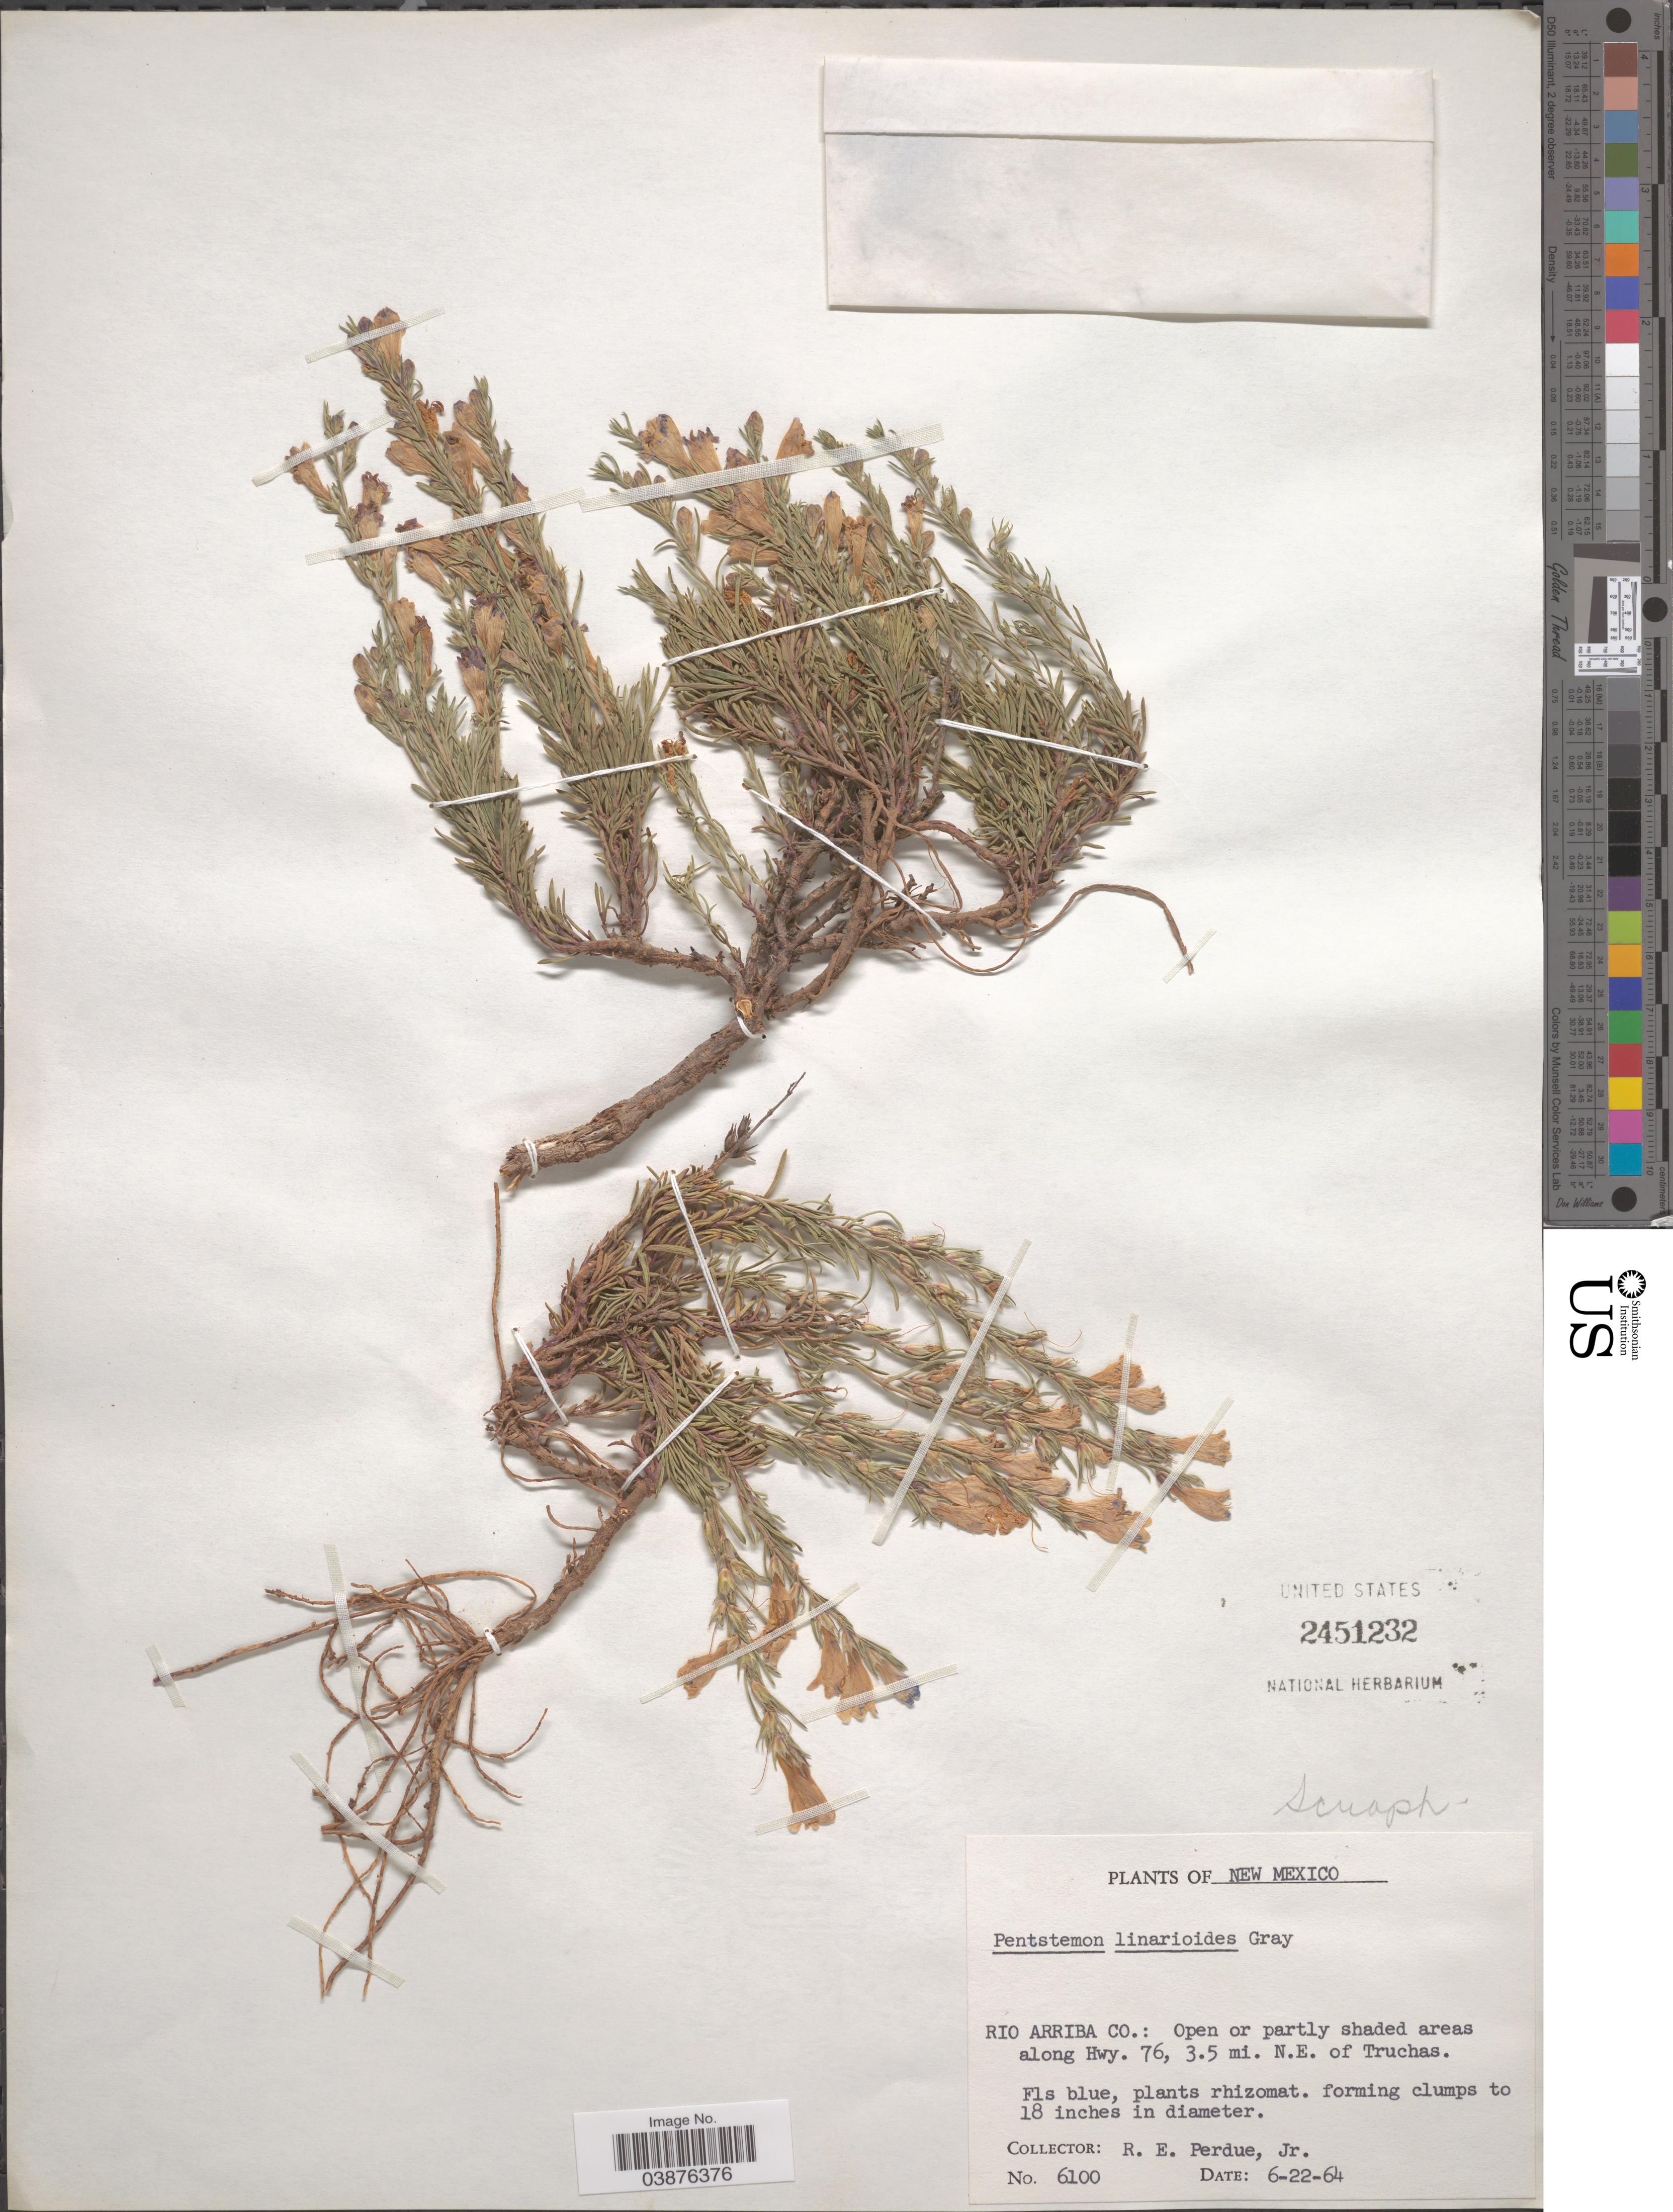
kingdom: Plantae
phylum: Tracheophyta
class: Magnoliopsida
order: Lamiales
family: Plantaginaceae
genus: Penstemon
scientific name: Penstemon linarioides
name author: A. Gray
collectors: R. E. Perdue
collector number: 6100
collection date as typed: Transcribed d/m/y: 22/6/64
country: United States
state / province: New Mexico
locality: Rio Arriba Co.: Open or partly shaded areas along Hwy. 76, 3.5 mi. N.E. of Truchas.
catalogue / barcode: US 2451232